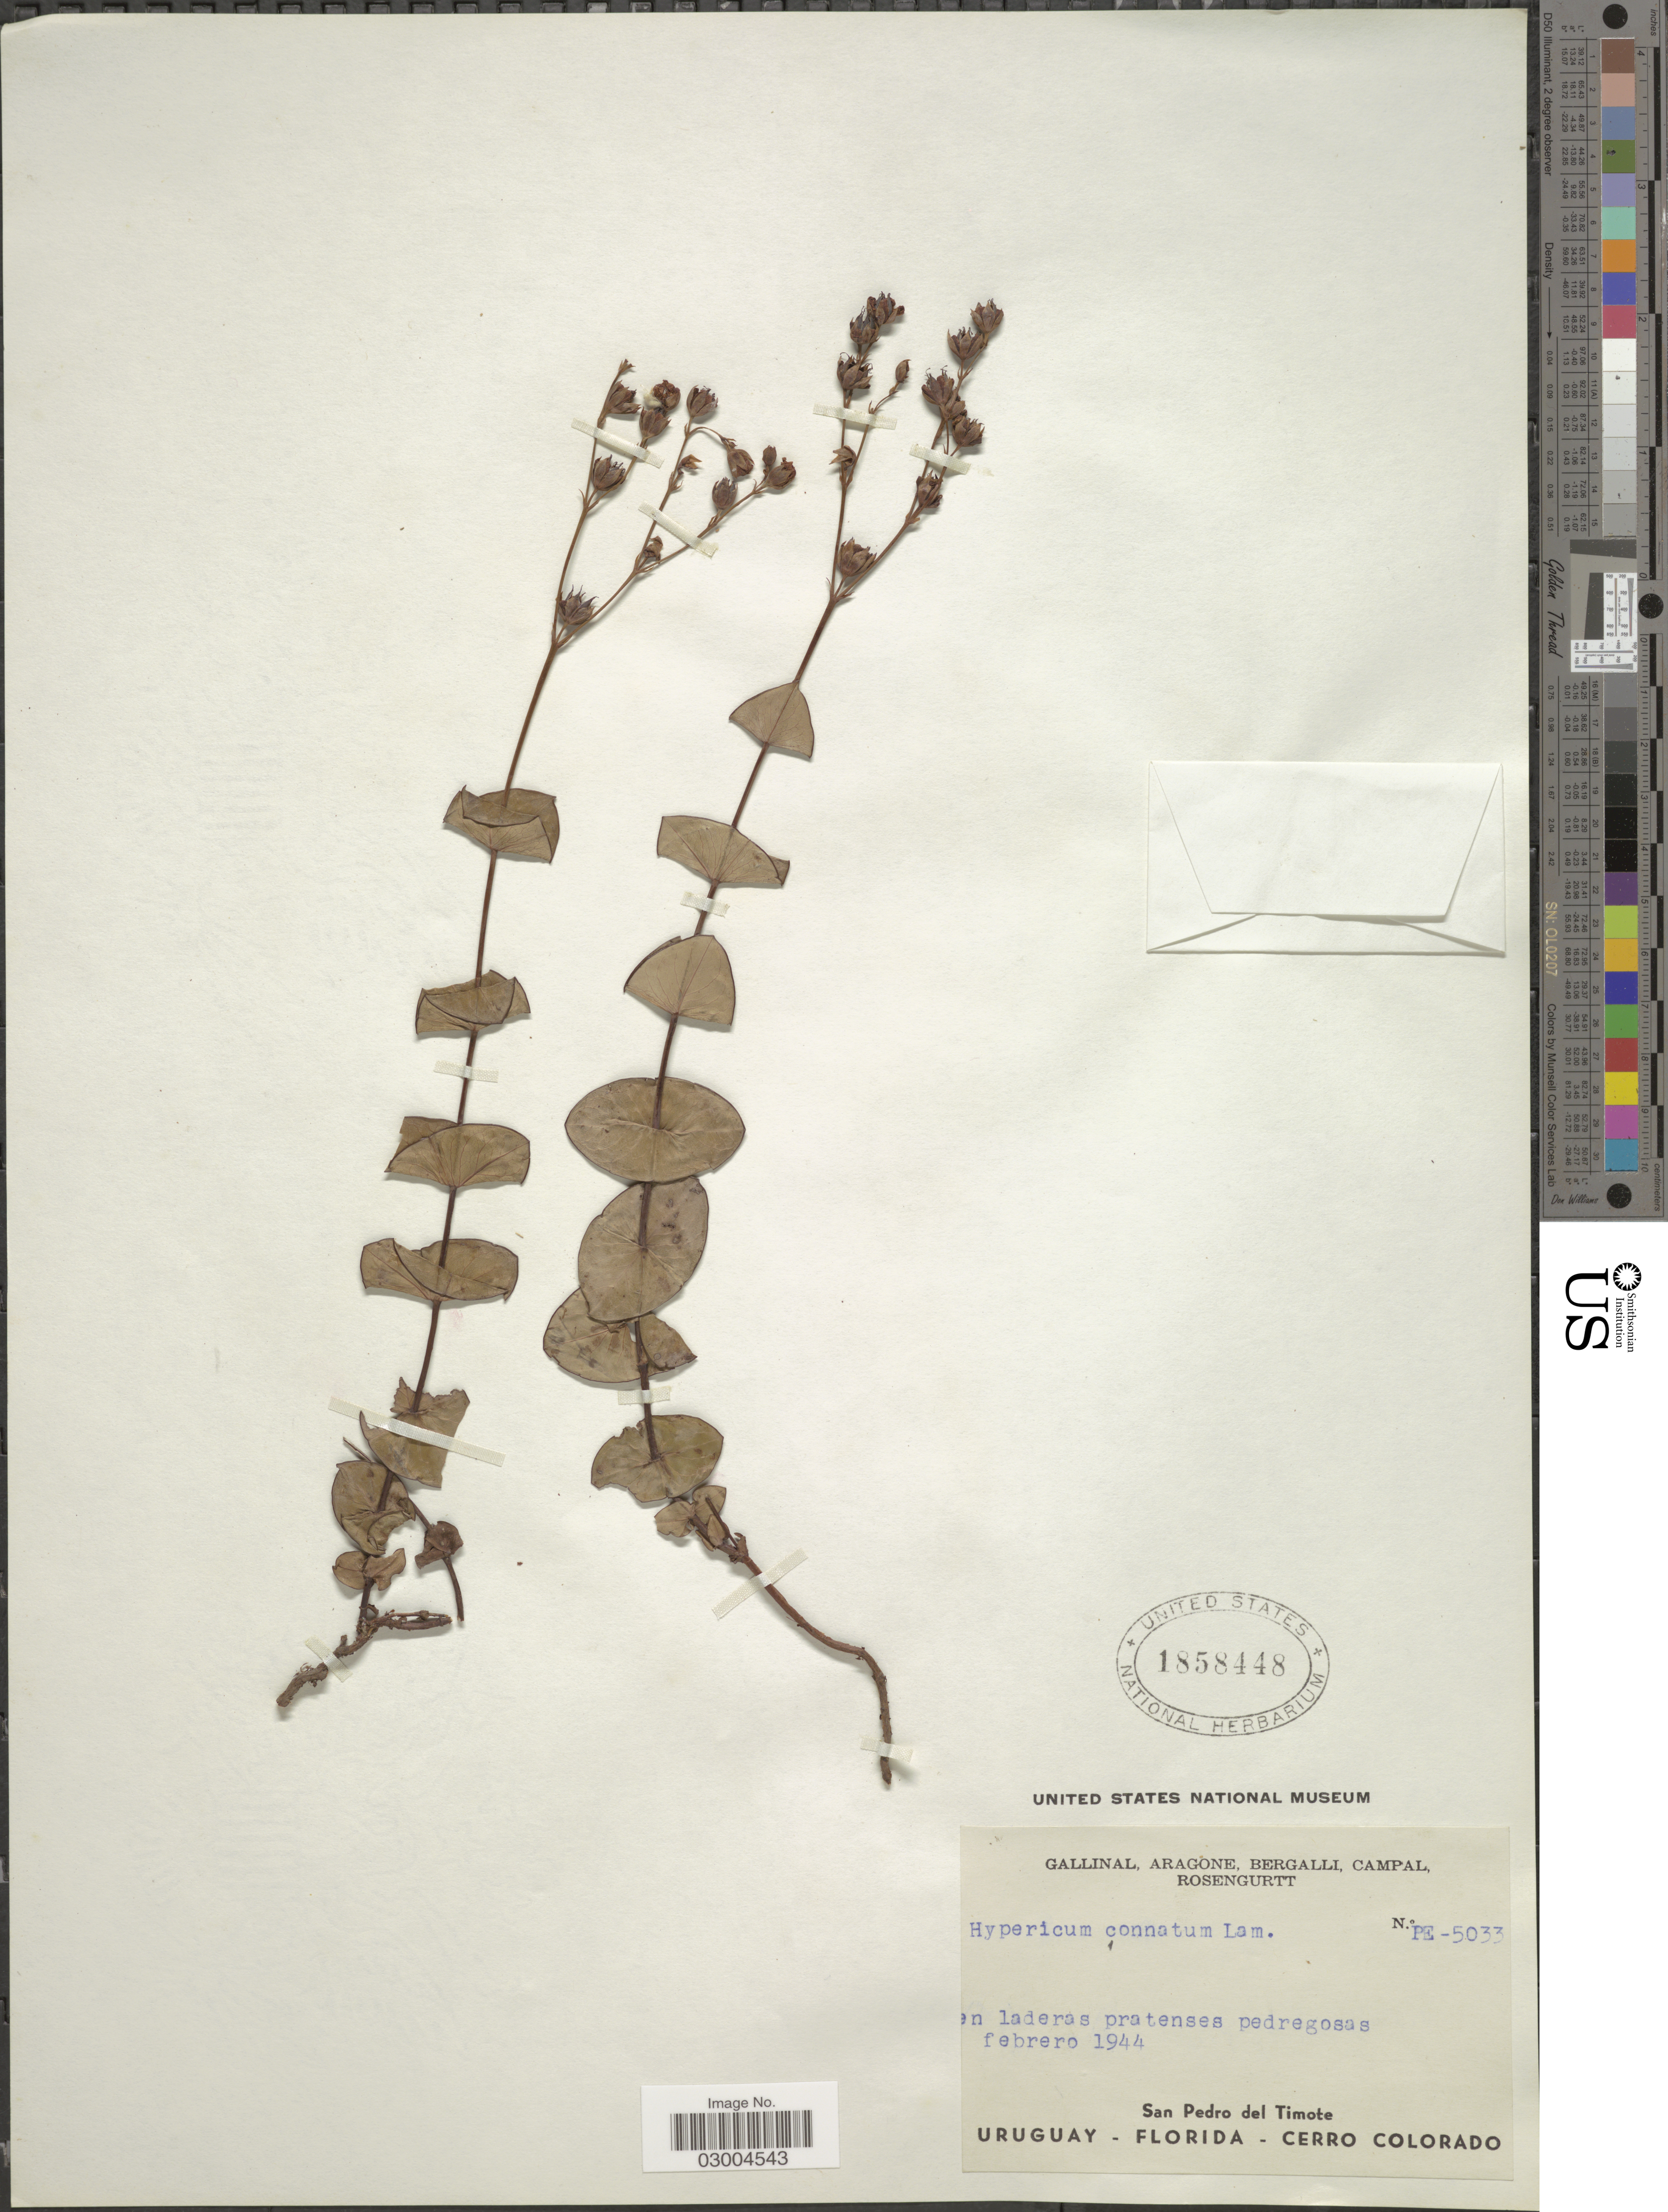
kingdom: Plantae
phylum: Tracheophyta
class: Magnoliopsida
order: Malpighiales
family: Hypericaceae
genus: Hypericum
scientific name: Hypericum connatum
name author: Lam.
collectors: -. Gallinal, -- Aragone, -- Bergalli, -- Campal & Rosengurtt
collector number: PE-5033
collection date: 1944-02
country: Uruguay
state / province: Florida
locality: San Pedro del Timote. Cerro Colorado.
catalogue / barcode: US 1858448